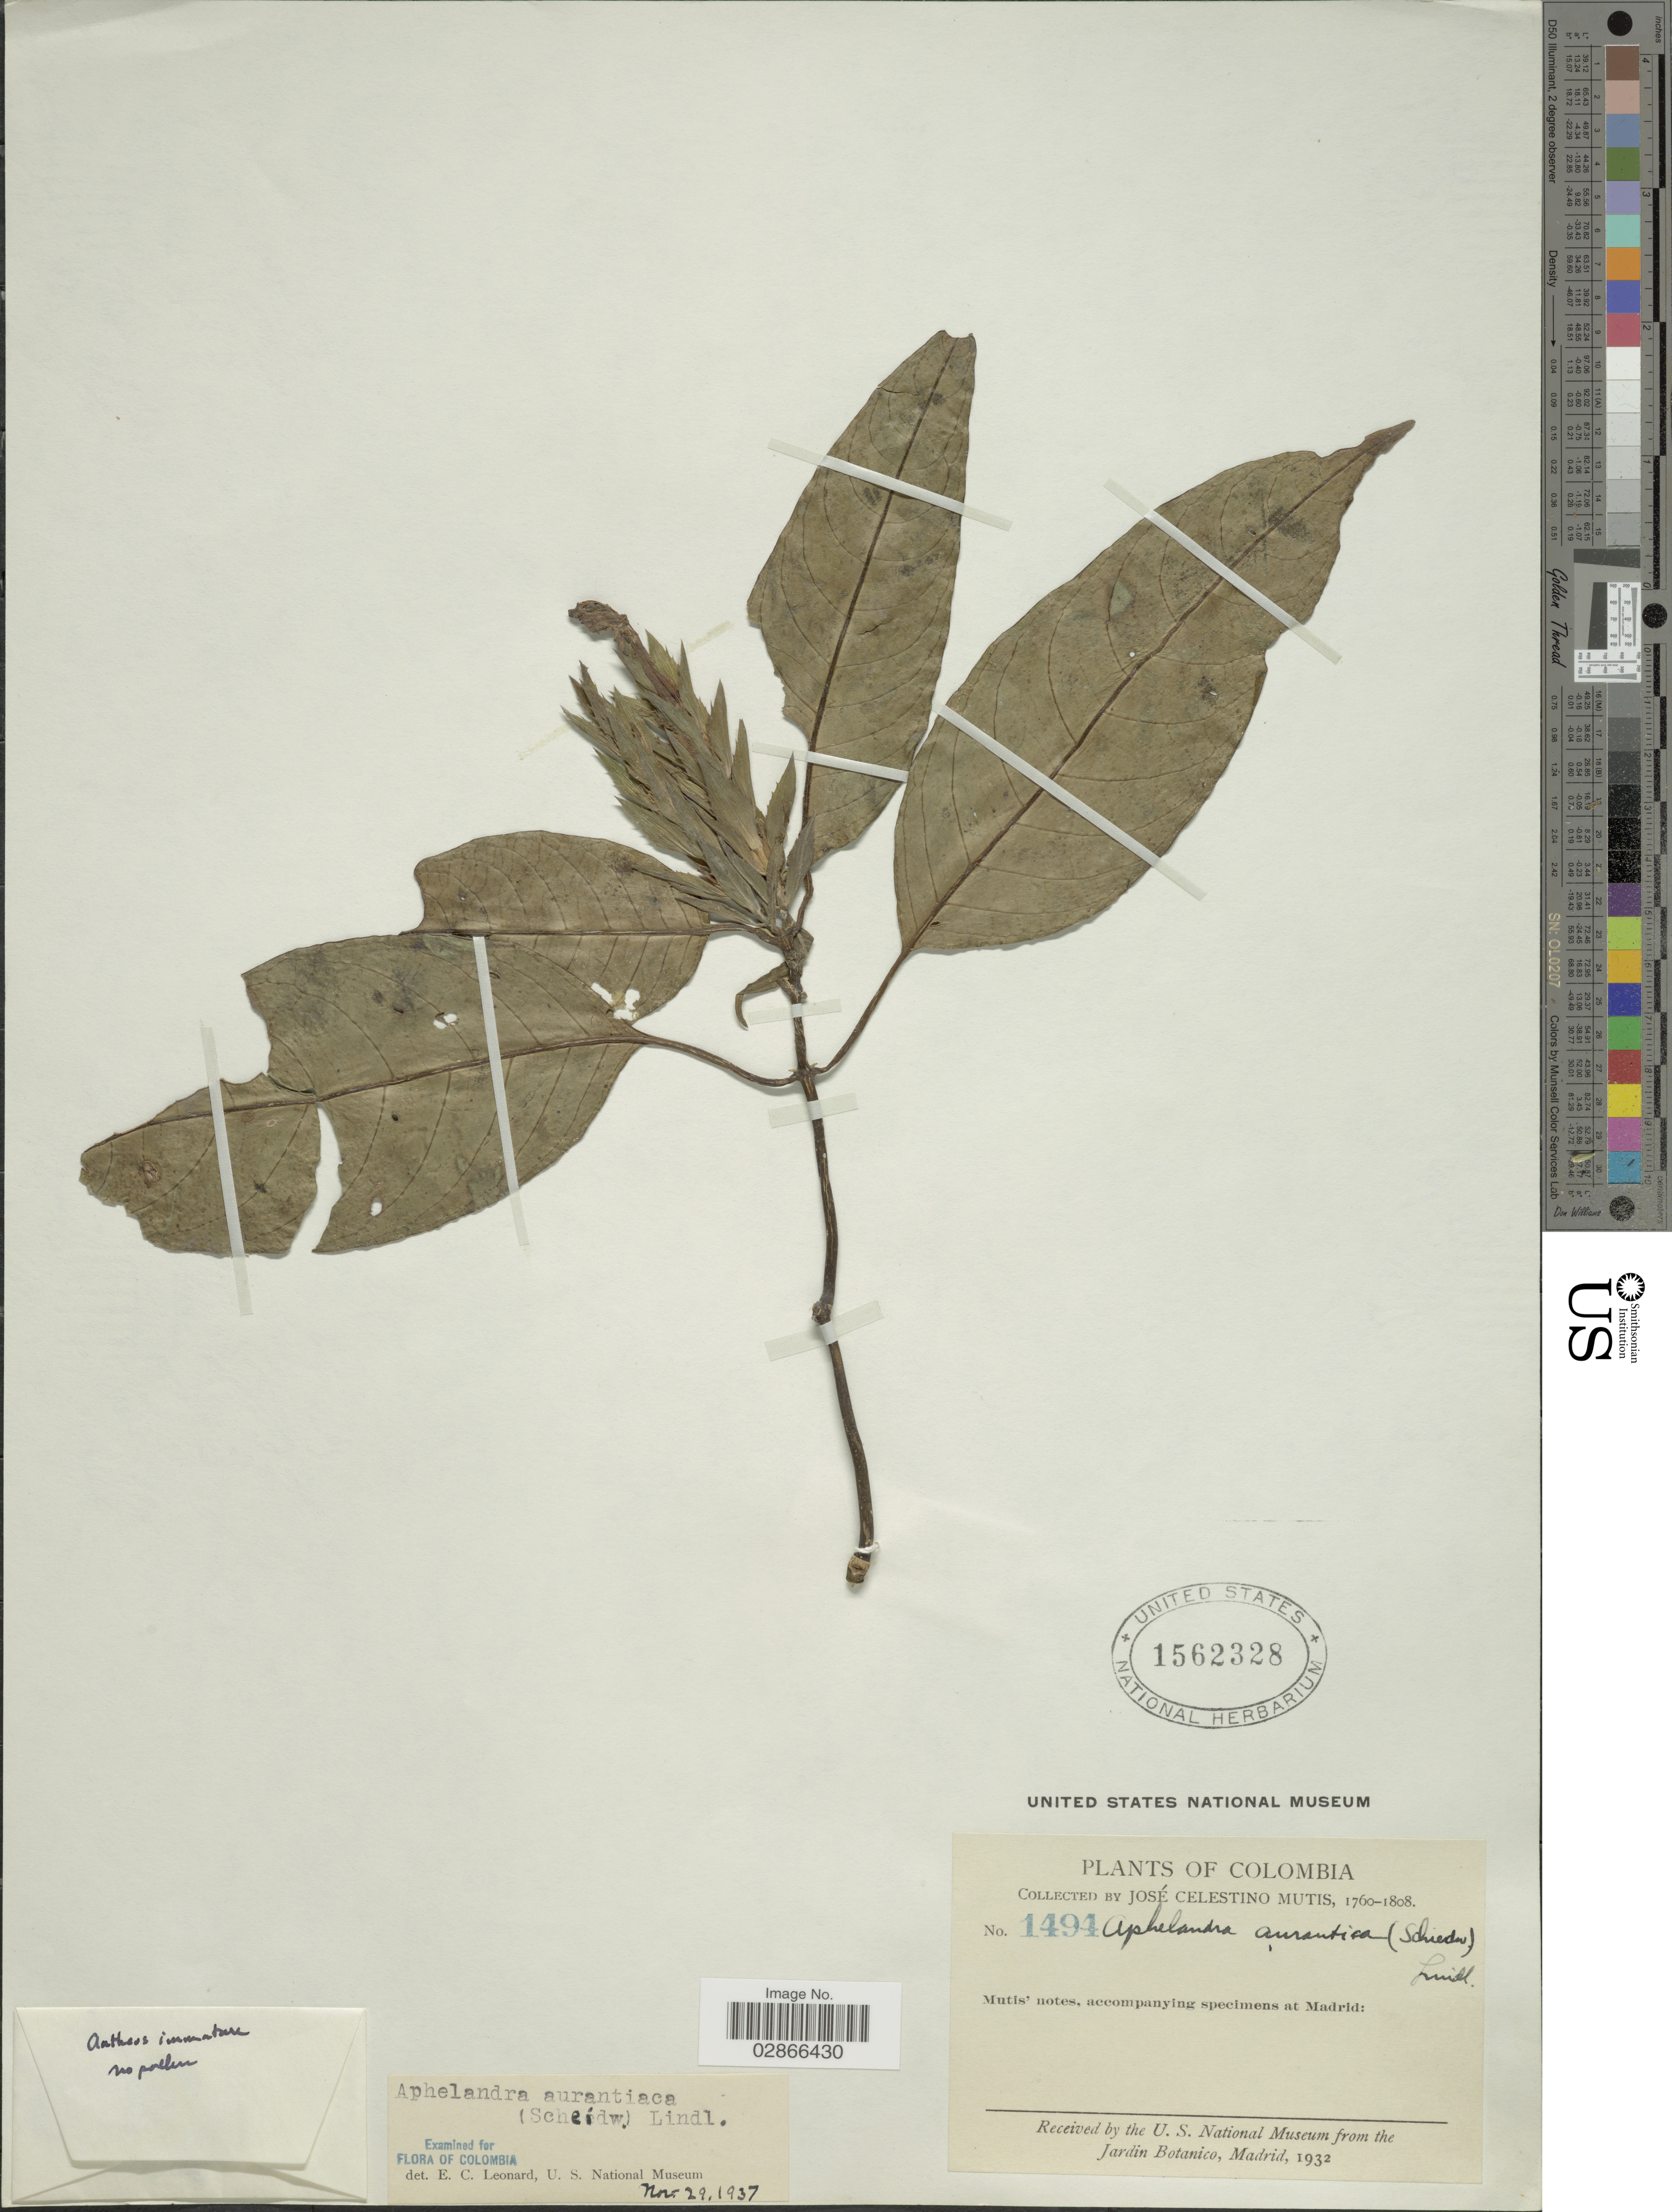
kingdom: Plantae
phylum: Tracheophyta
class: Magnoliopsida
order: Lamiales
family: Acanthaceae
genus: Aphelandra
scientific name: Aphelandra aurantiaca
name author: (Scheidw.) Lindl.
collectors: J. C. B. Mutis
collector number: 1494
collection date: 1760/1808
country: Colombia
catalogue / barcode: US 1562328